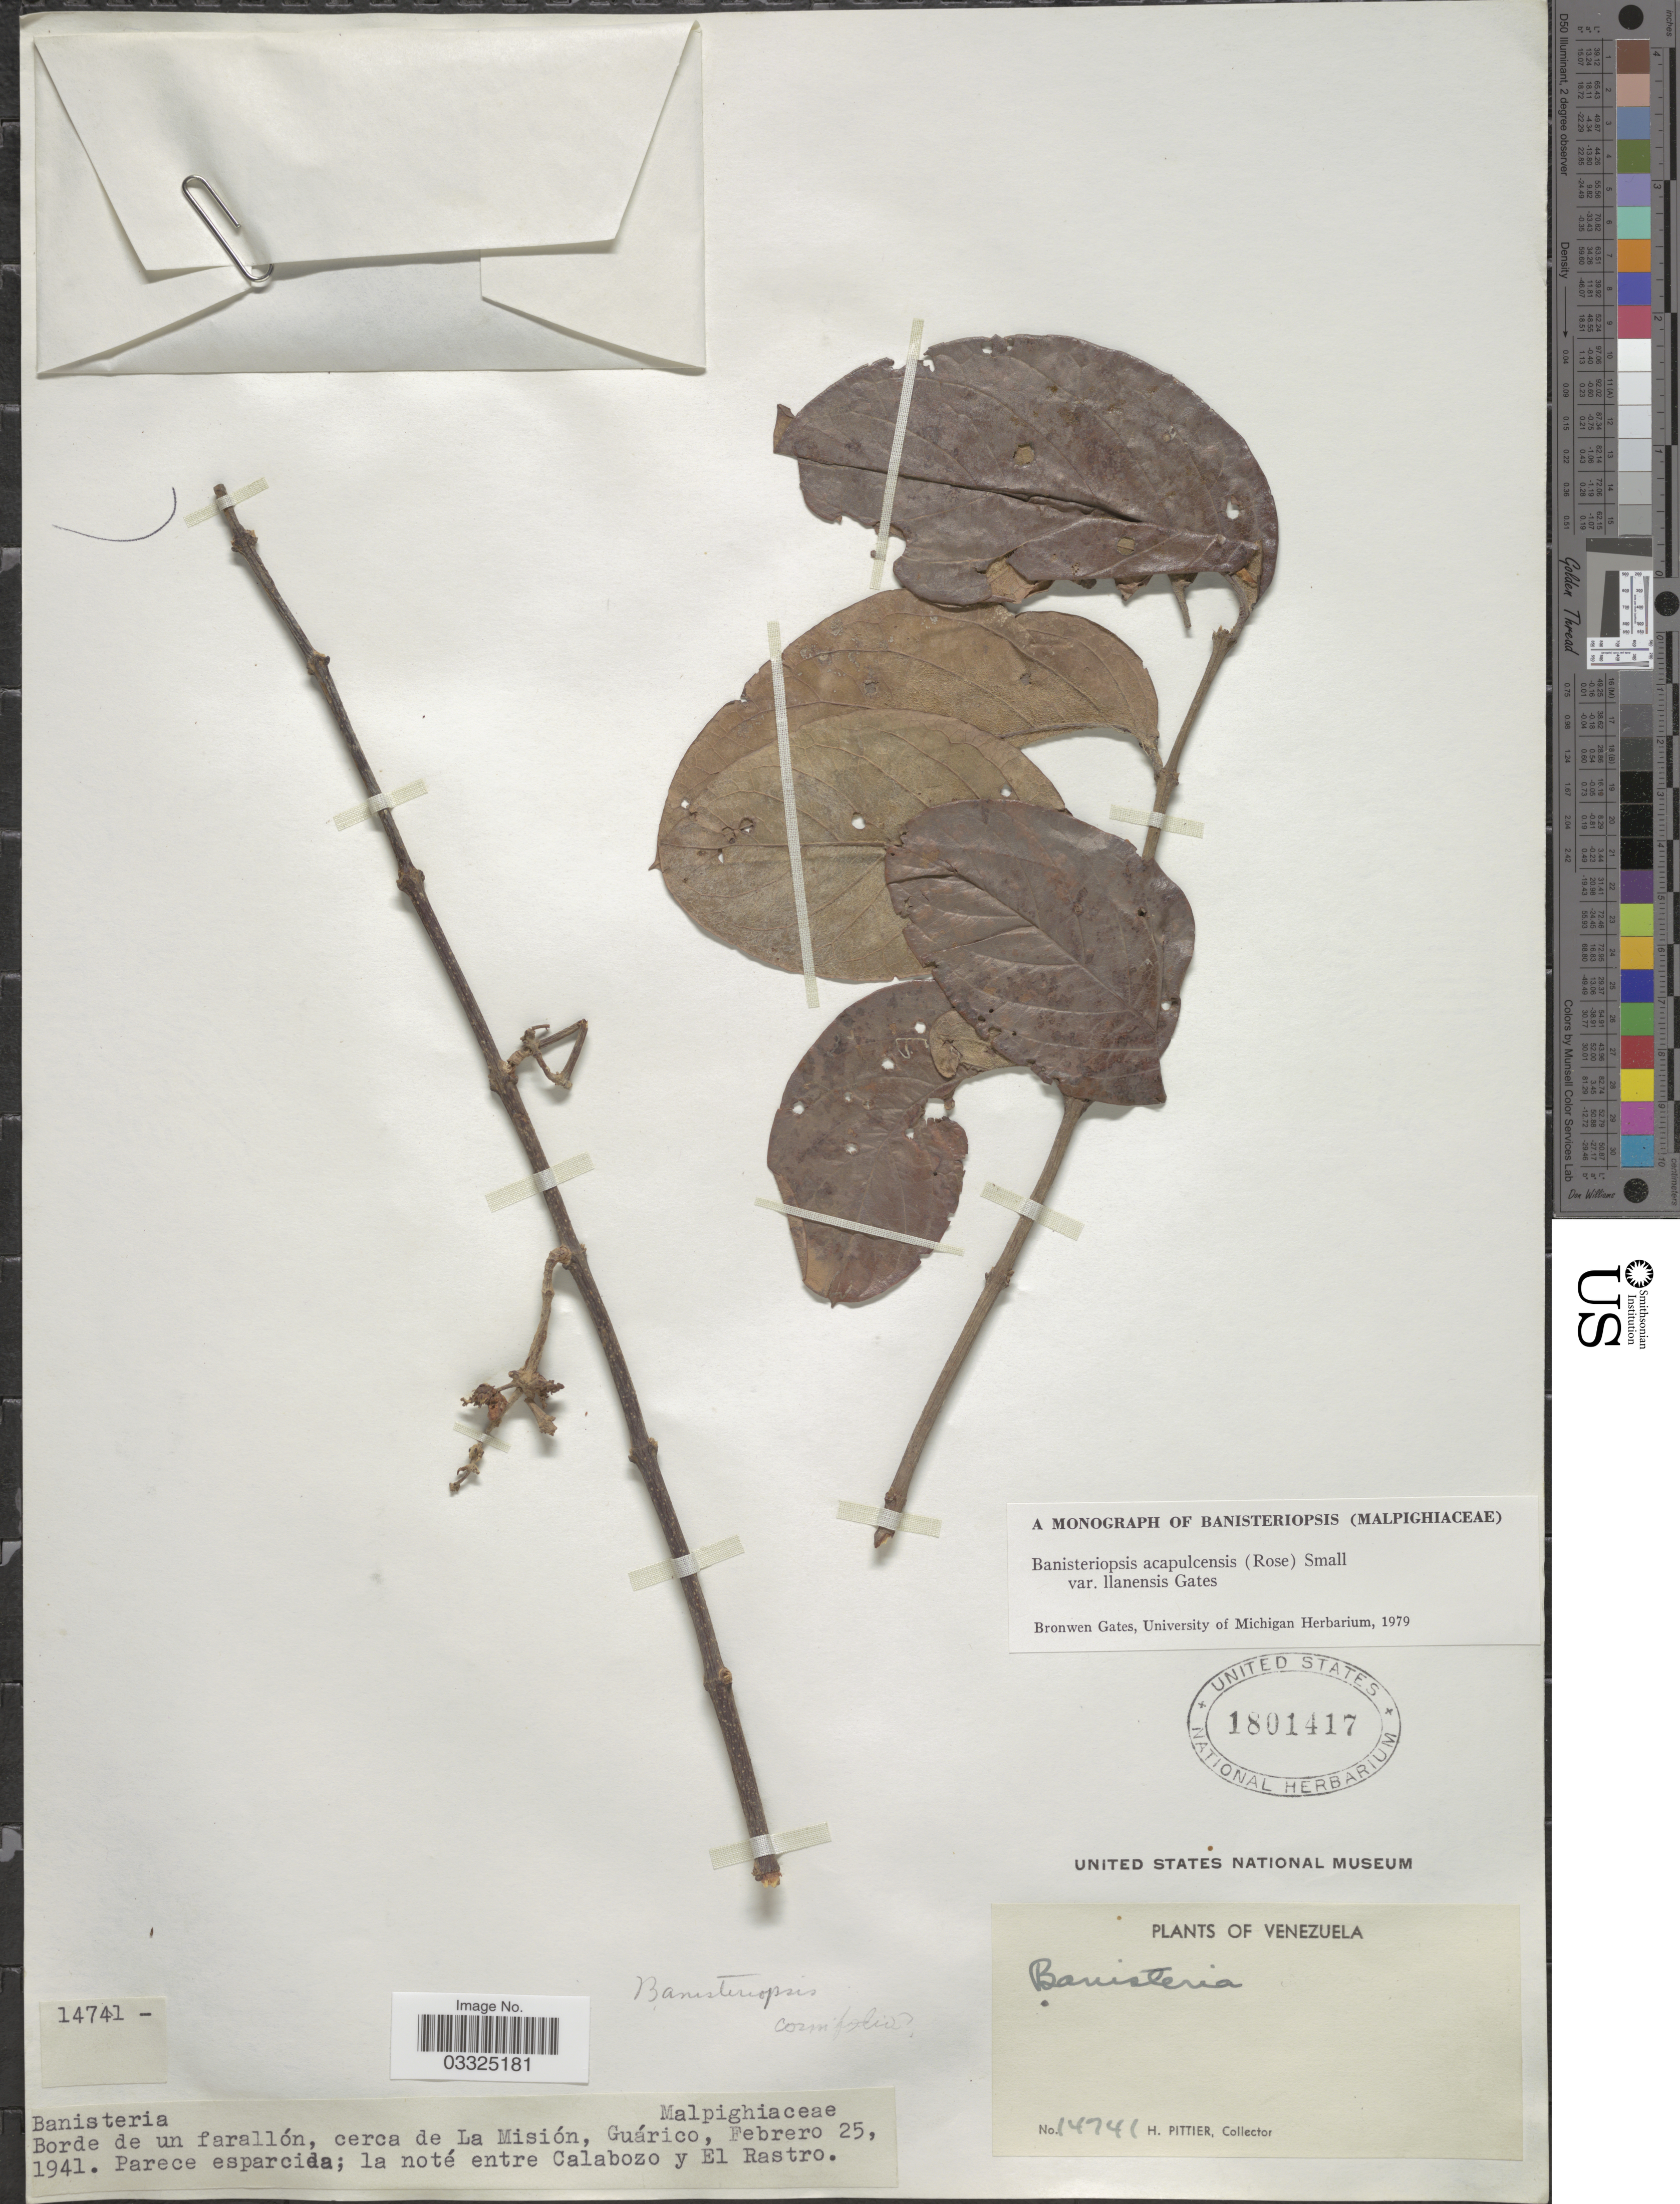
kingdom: Plantae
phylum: Tracheophyta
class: Magnoliopsida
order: Malpighiales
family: Malpighiaceae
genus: Bronwenia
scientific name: Bronwenia acapulcensis var. llanensis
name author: (B. Gates) W.R. Anderson & C. Davis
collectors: H. F. Pittier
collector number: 14741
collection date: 1941-02-25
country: Venezuela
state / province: Guárico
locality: Borde de un farallón, cerca de La Misión, Guárico.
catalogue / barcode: US 1801417